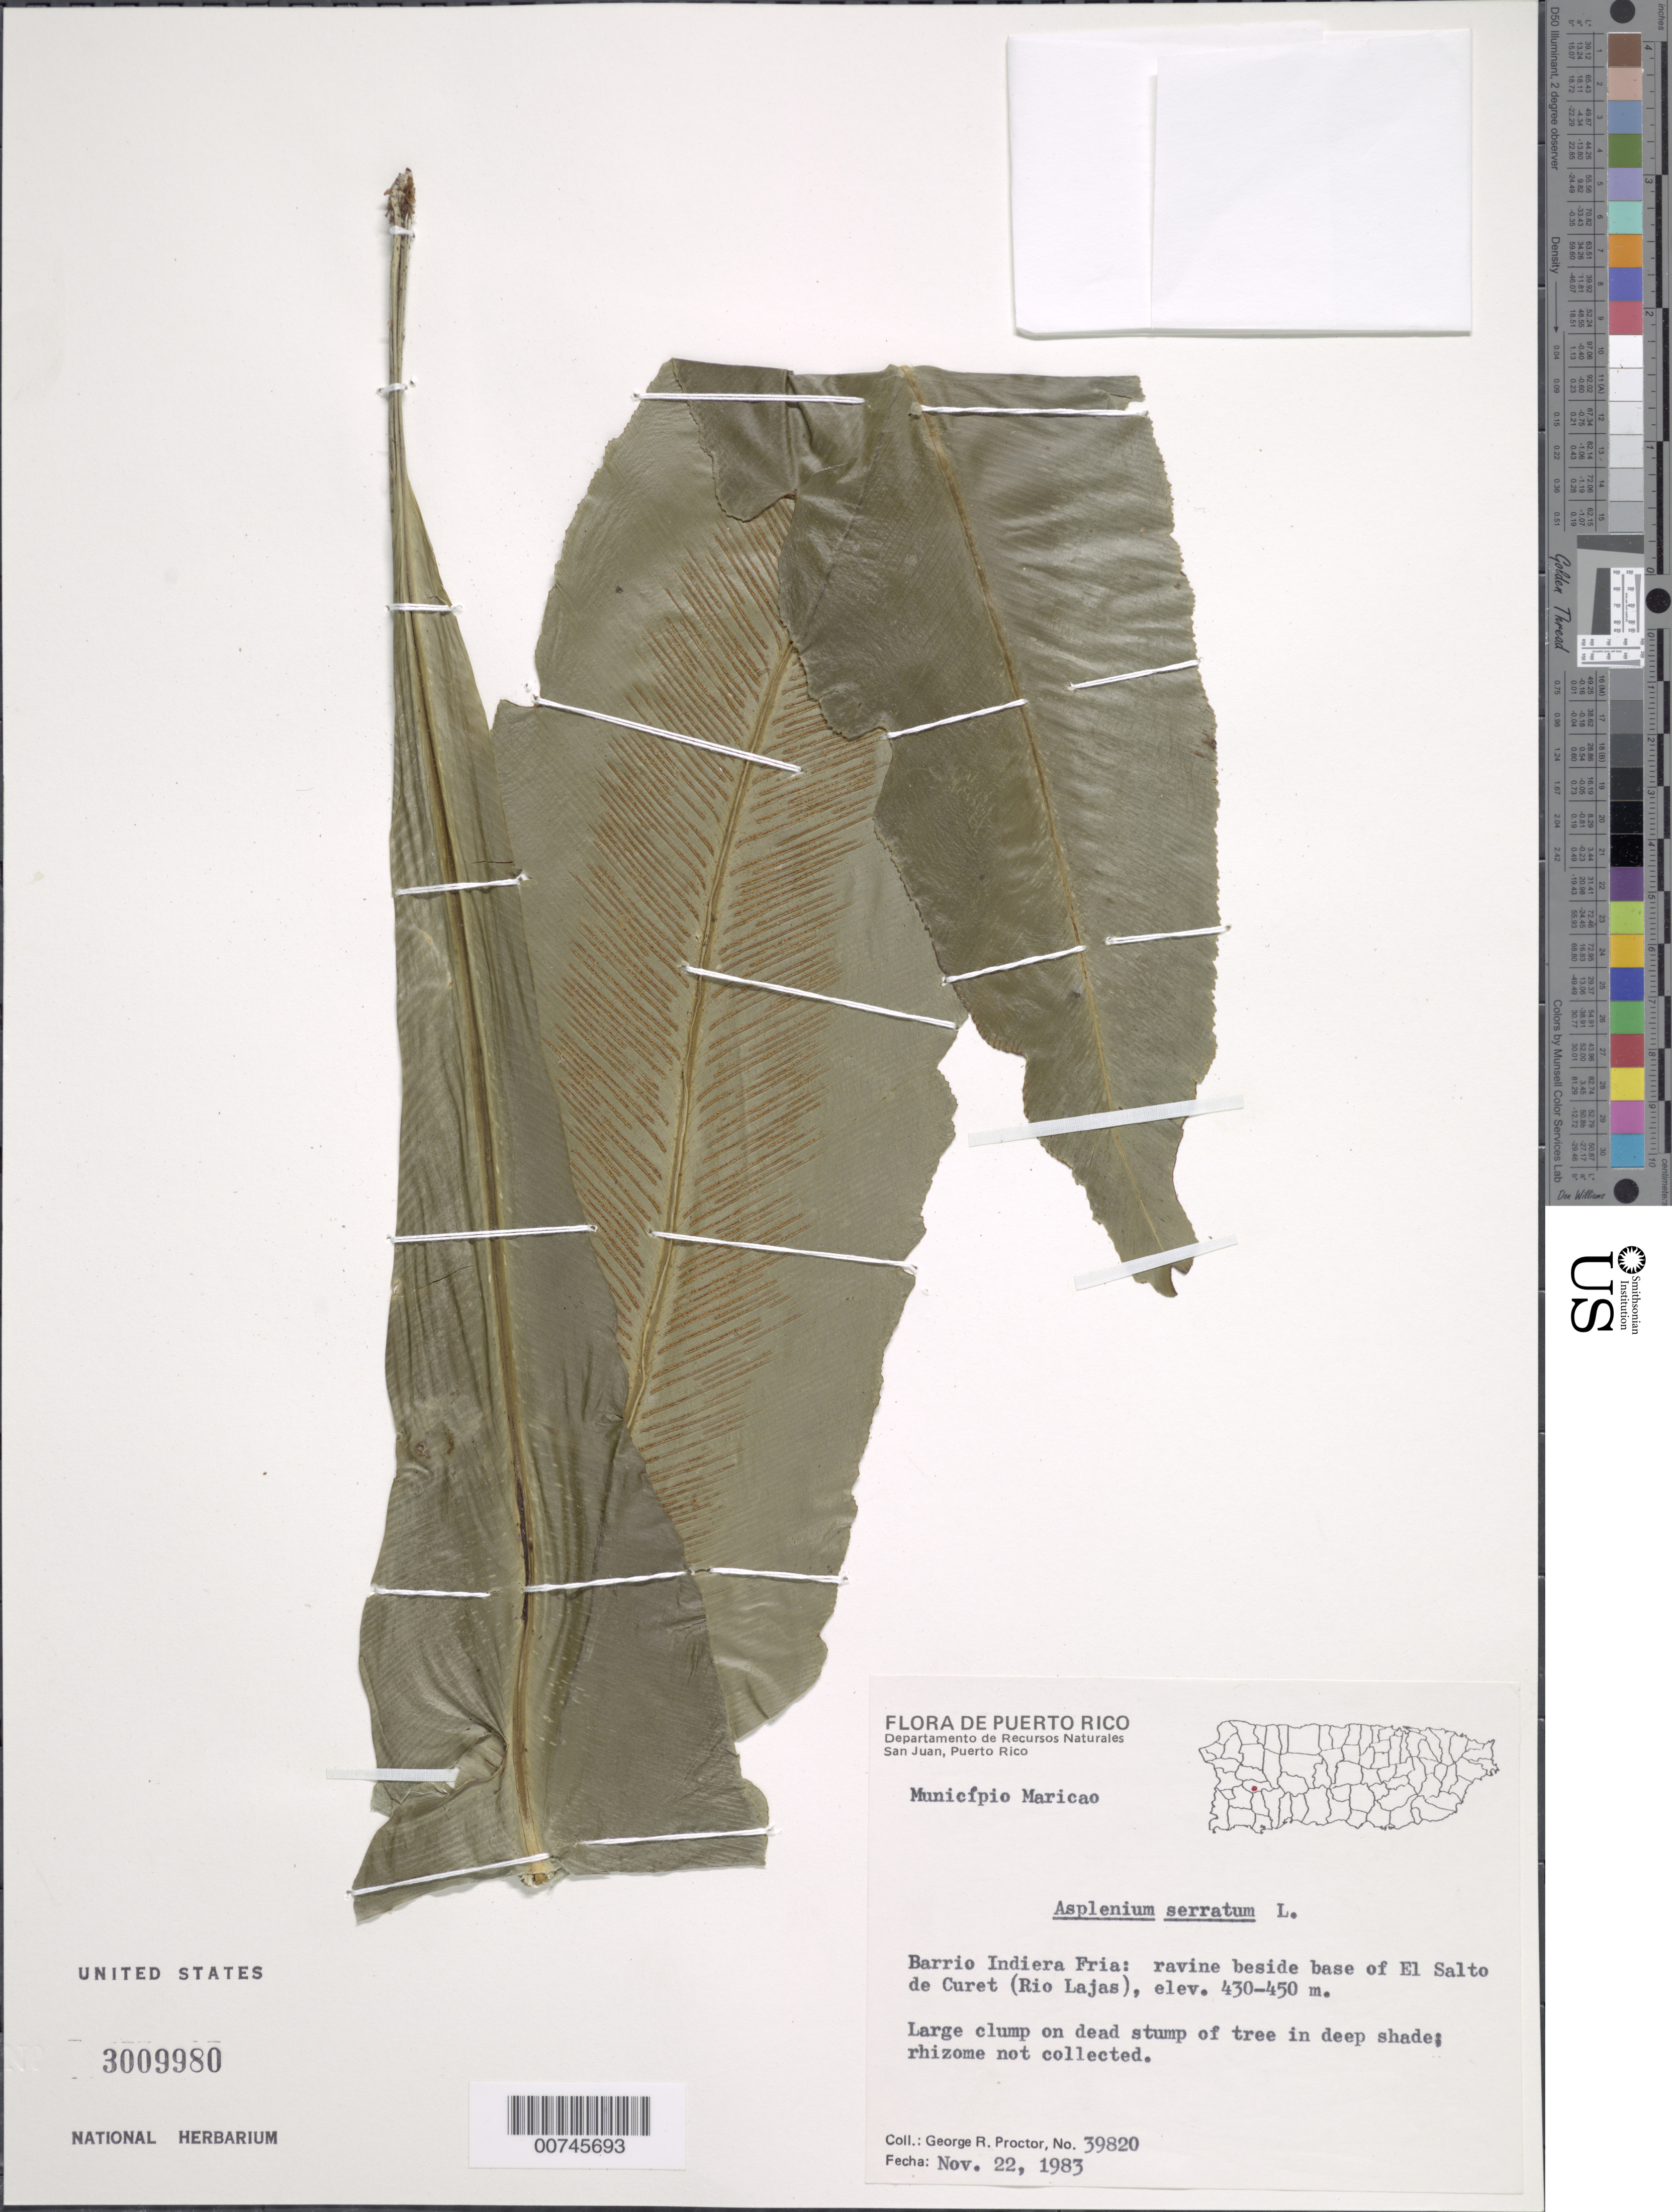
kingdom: Plantae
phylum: Tracheophyta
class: Polypodiopsida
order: Polypodiales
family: Aspleniaceae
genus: Asplenium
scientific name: Asplenium serratum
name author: L.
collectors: G. R. Proctor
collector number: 39820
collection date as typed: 22 Nov 1983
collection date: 1983-11-22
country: Puerto Rico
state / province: Maricao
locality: Barrio Indiera Fría: ravine beside base of El Salto de Curet (Río Lajas)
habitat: Large clump on dead stump of tree in deep shade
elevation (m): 430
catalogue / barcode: US 3009980